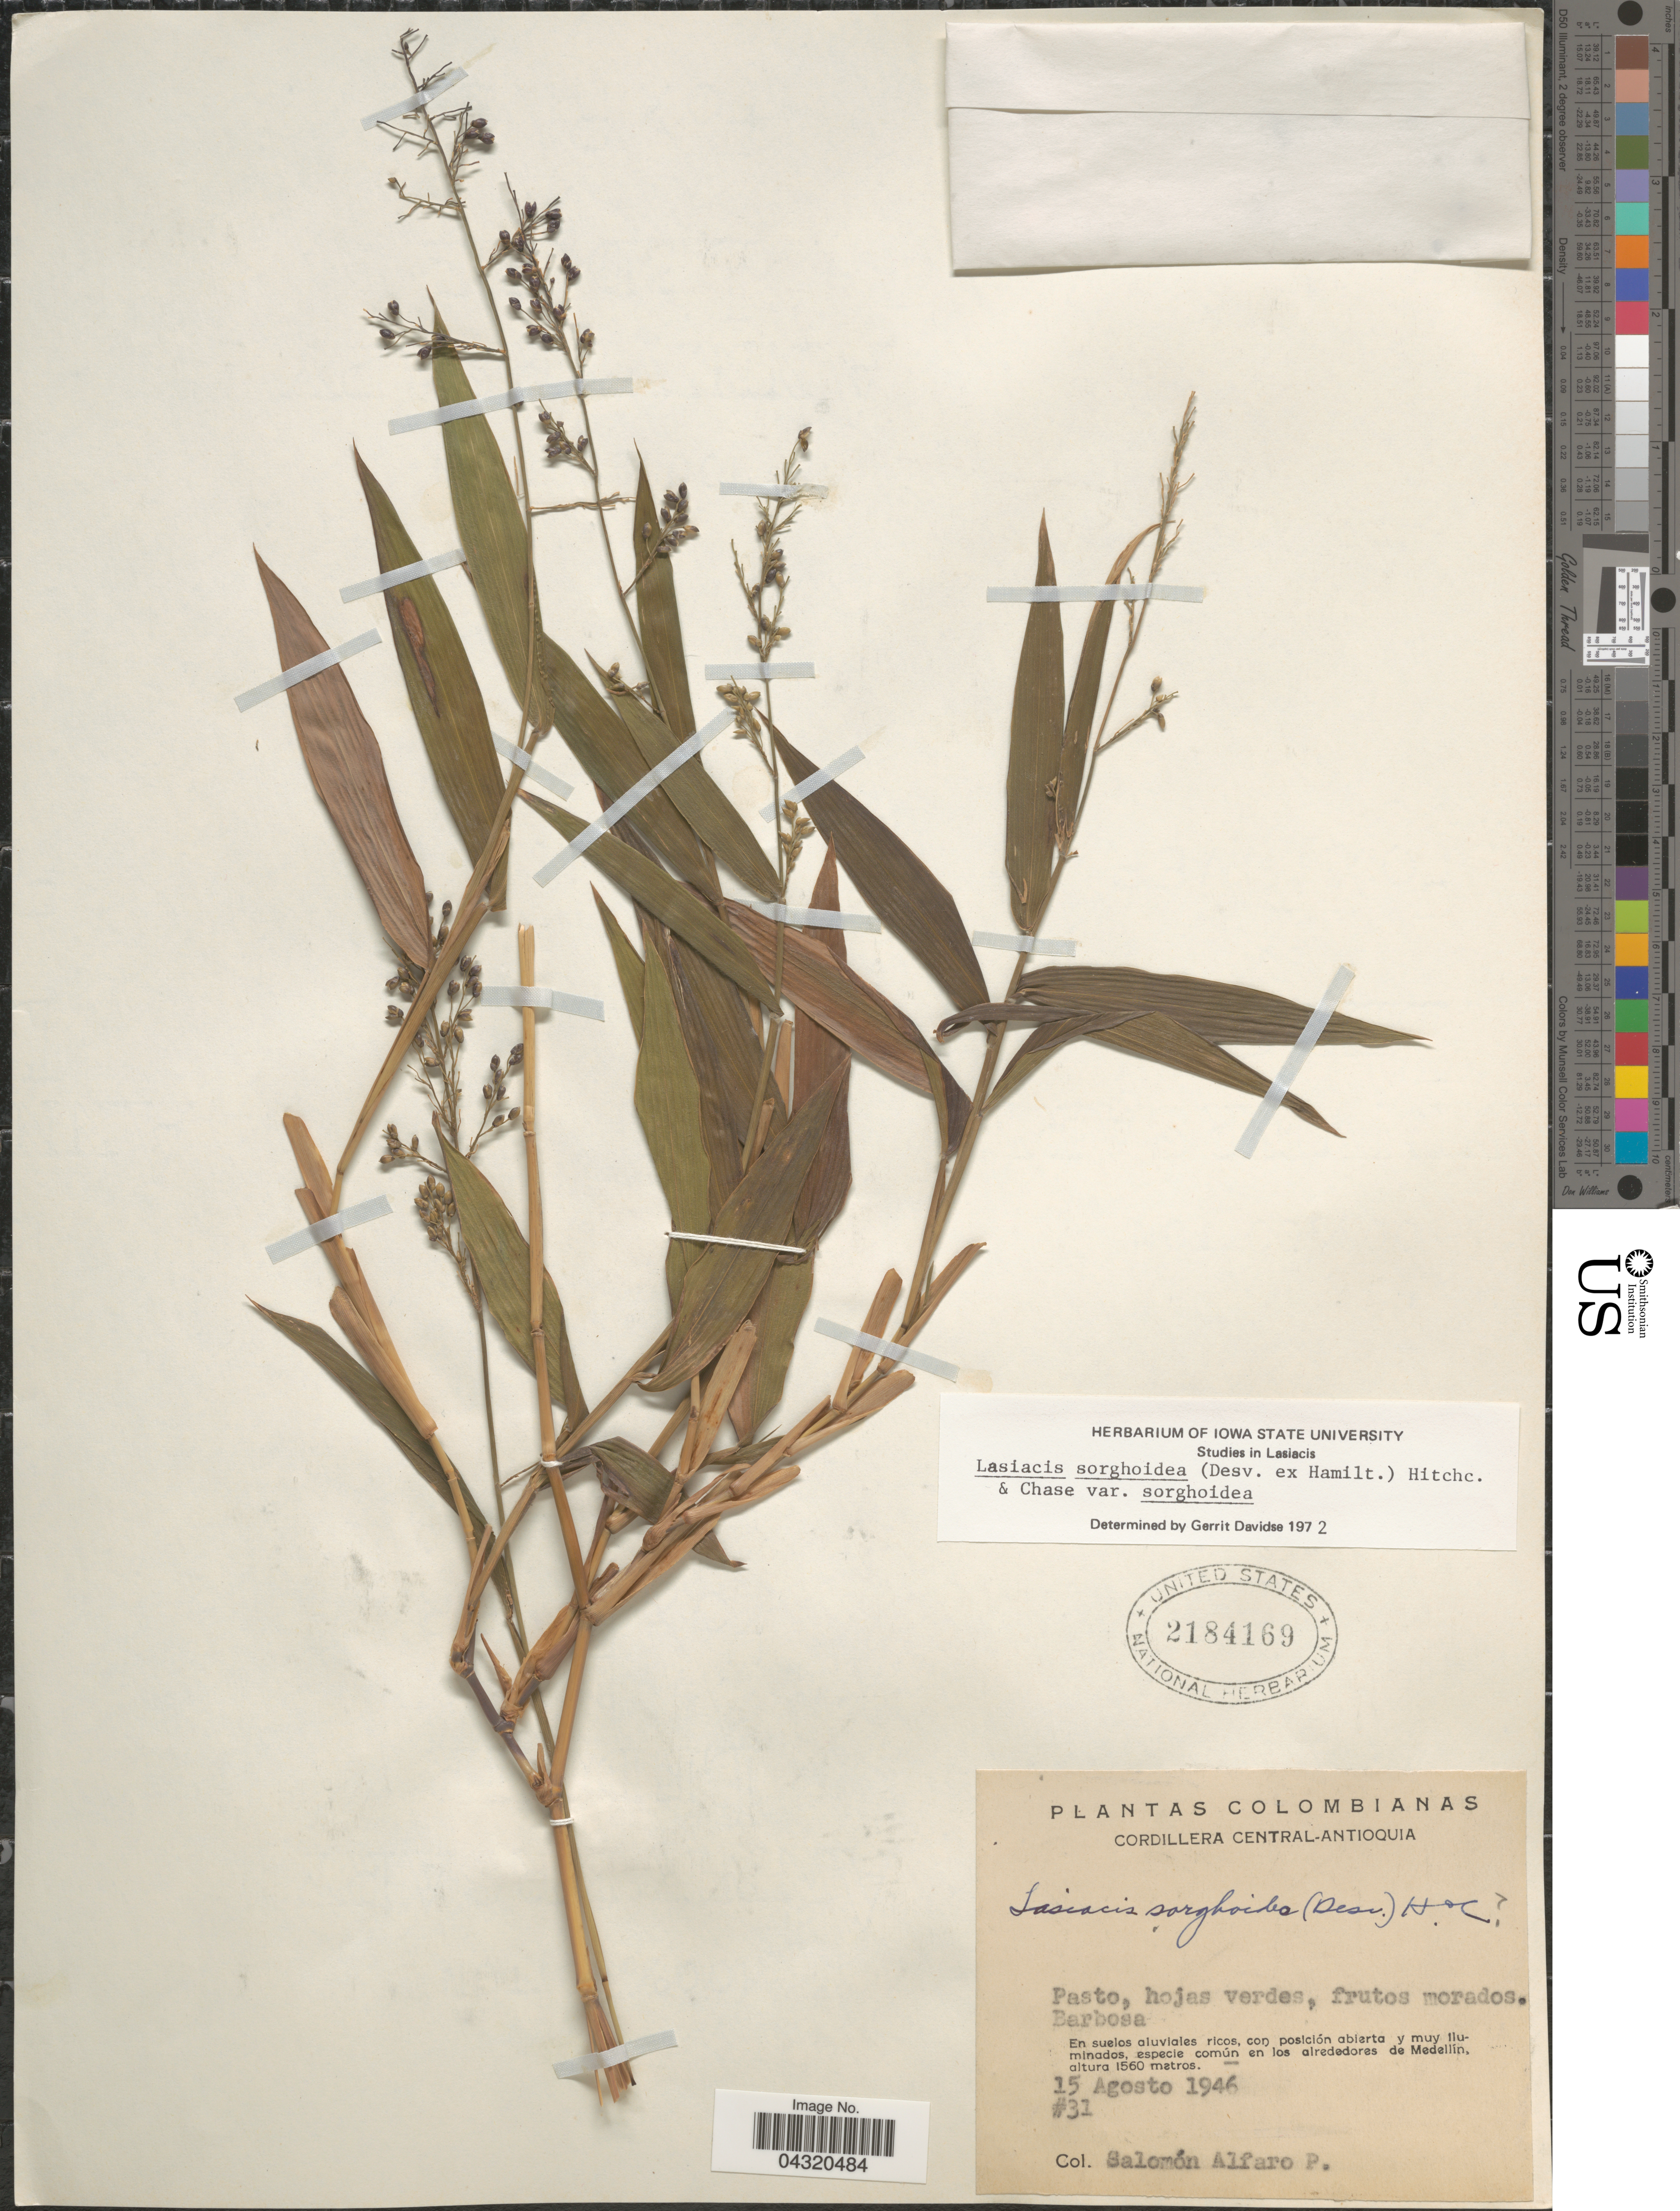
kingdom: Plantae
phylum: Tracheophyta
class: Liliopsida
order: Poales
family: Poaceae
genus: Lasiacis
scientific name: Lasiacis sorghoidea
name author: (Desv. ex Ham.) Hitchc. & Chase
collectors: S. Alfaro P.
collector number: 31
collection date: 1946-08-15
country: Colombia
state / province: Antioquia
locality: Cordillera Central - Antioquia. En suelos aluviales ricos, con posición abierta y muy lluminados, especie común en los alrededores de Medellín.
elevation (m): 1560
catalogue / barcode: US 2184169